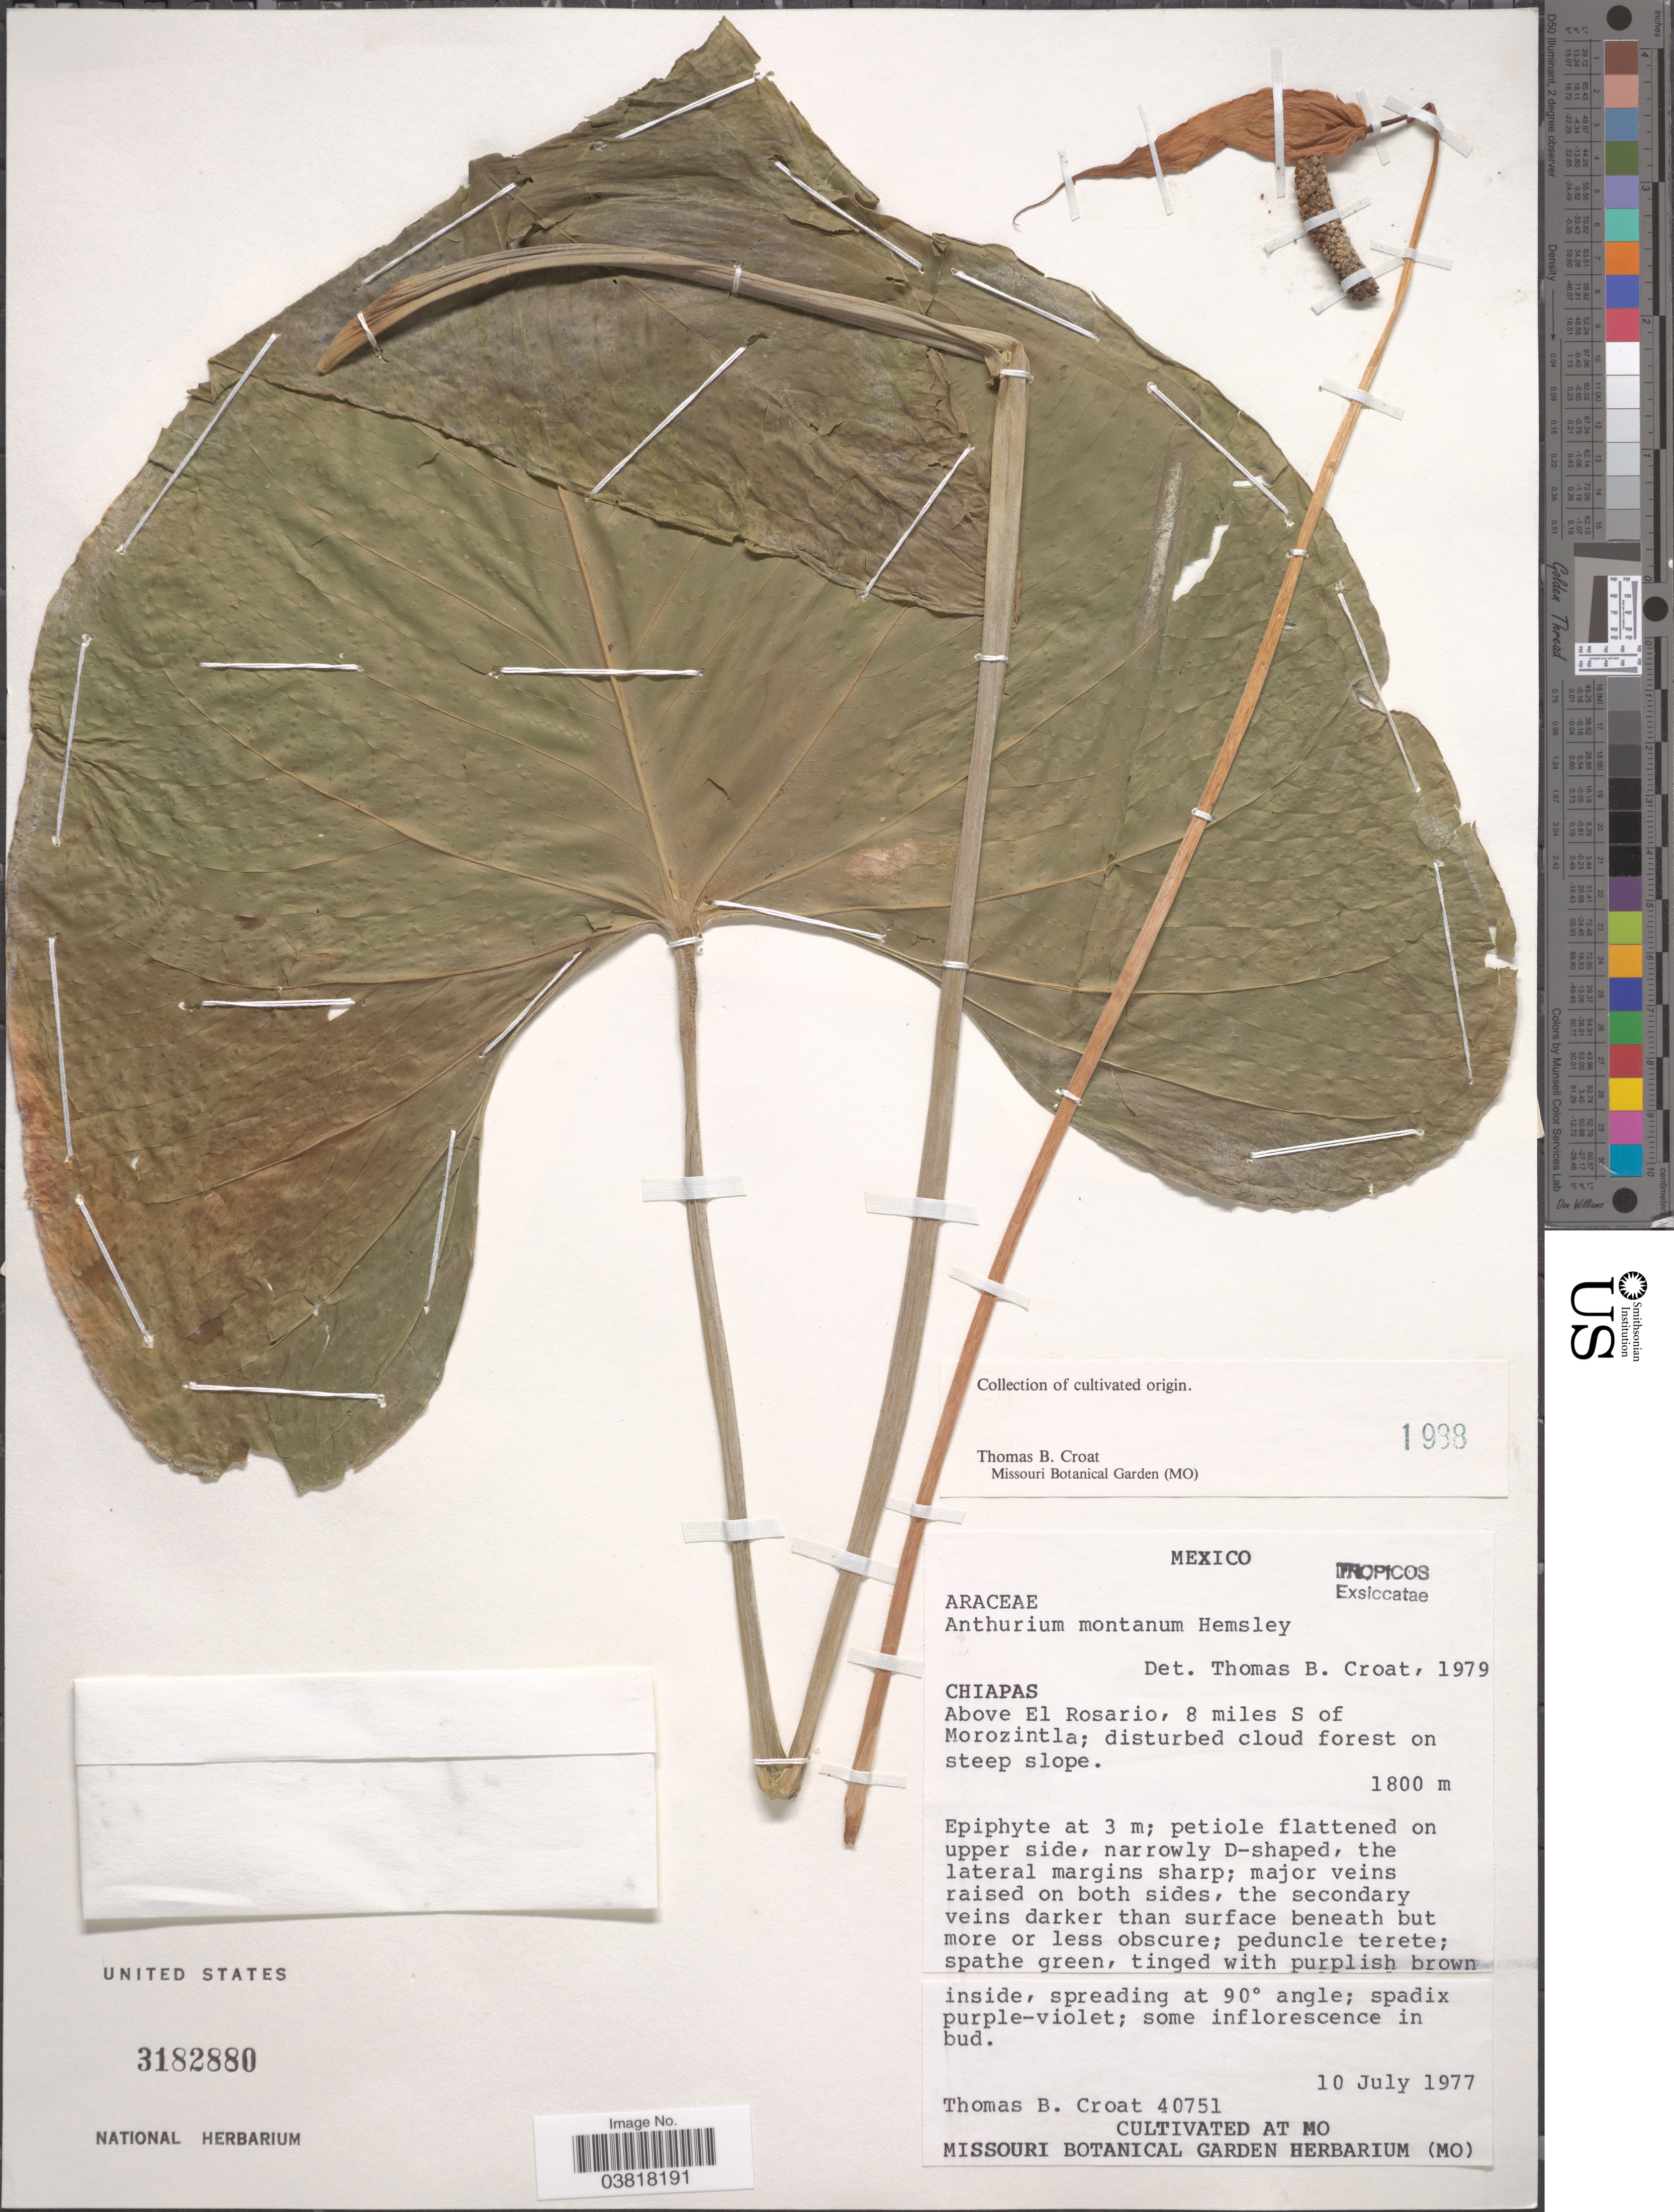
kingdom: Plantae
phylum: Tracheophyta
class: Liliopsida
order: Alismatales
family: Araceae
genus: Anthurium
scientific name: Anthurium montanum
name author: Hemsl.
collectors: T. B. Croat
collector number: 40751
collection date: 1977-07-10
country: Mexico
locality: Cultivated at Missouri Botanical Garden Herbarium. [unsure placement] Chiapas. Above El Rosario, 8 miles S of Morozintla.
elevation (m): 1800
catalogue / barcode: US 3182880